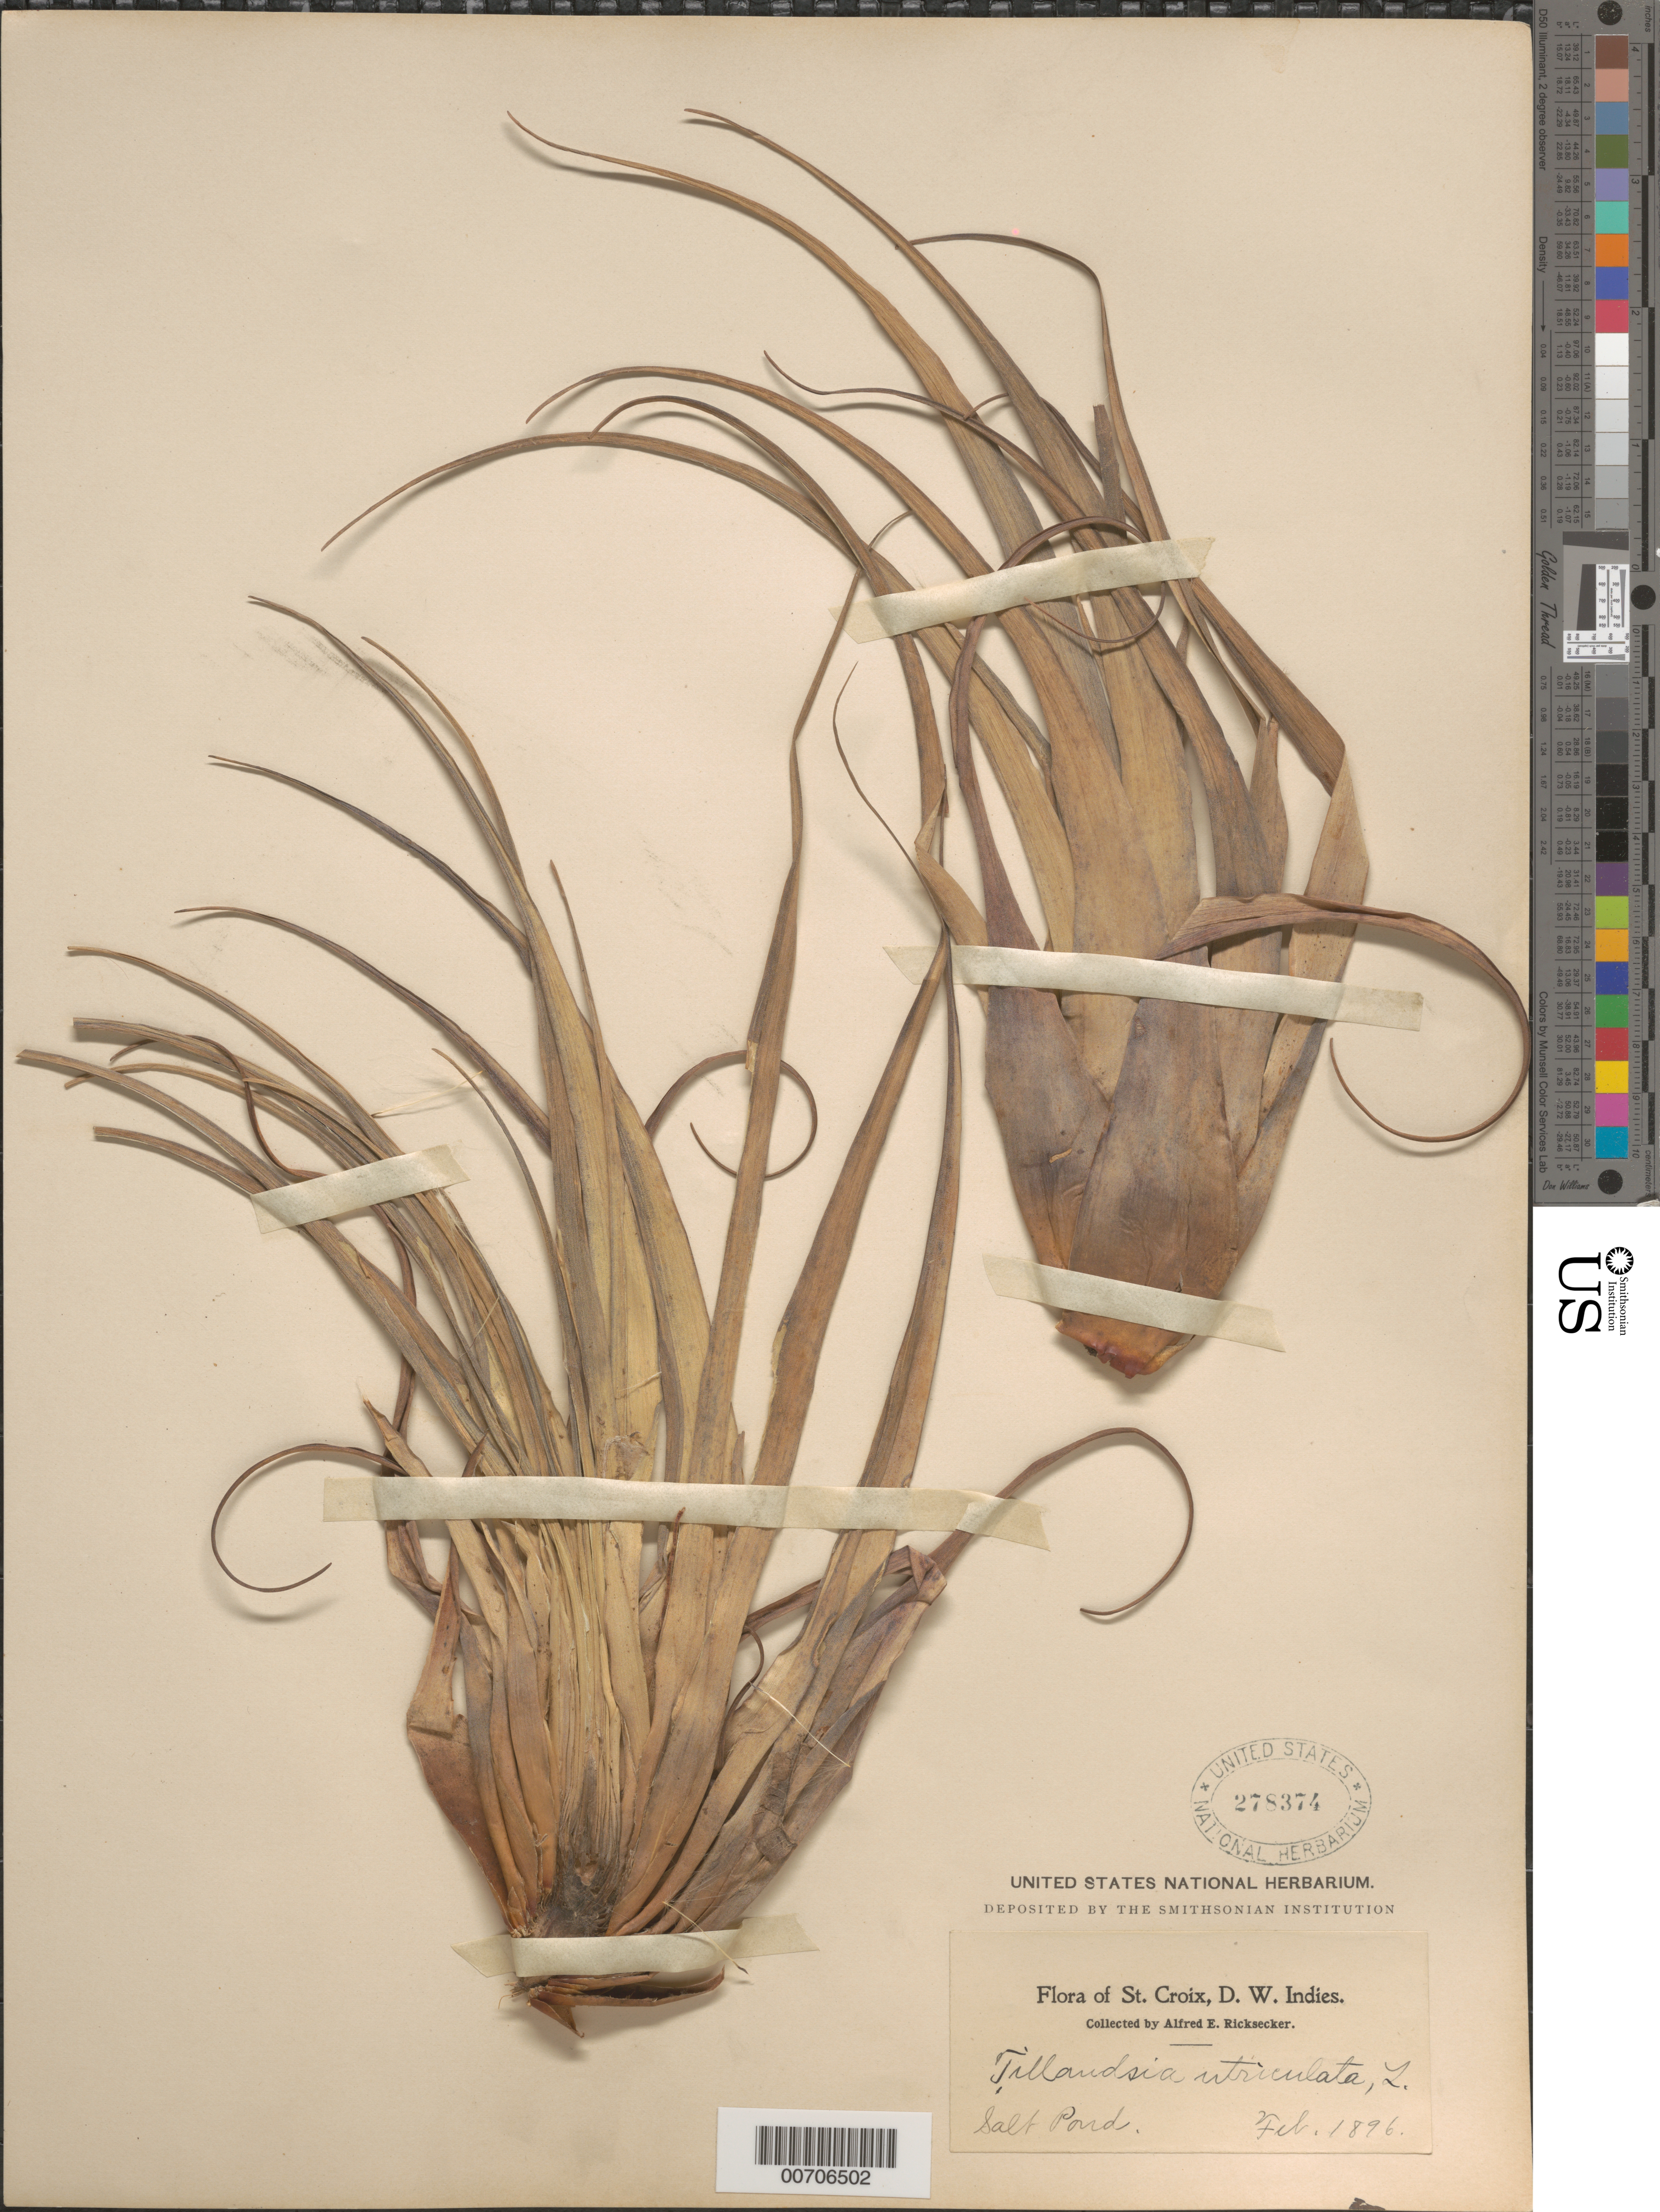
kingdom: Plantae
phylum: Tracheophyta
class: Liliopsida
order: Poales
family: Bromeliaceae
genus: Tillandsia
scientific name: Tillandsia utriculata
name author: L.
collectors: A. E. Ricksecker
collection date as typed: Feb 1896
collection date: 1896-02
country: U.S. Virgin Islands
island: St. Croix Island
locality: Salt Pond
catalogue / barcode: US 278374